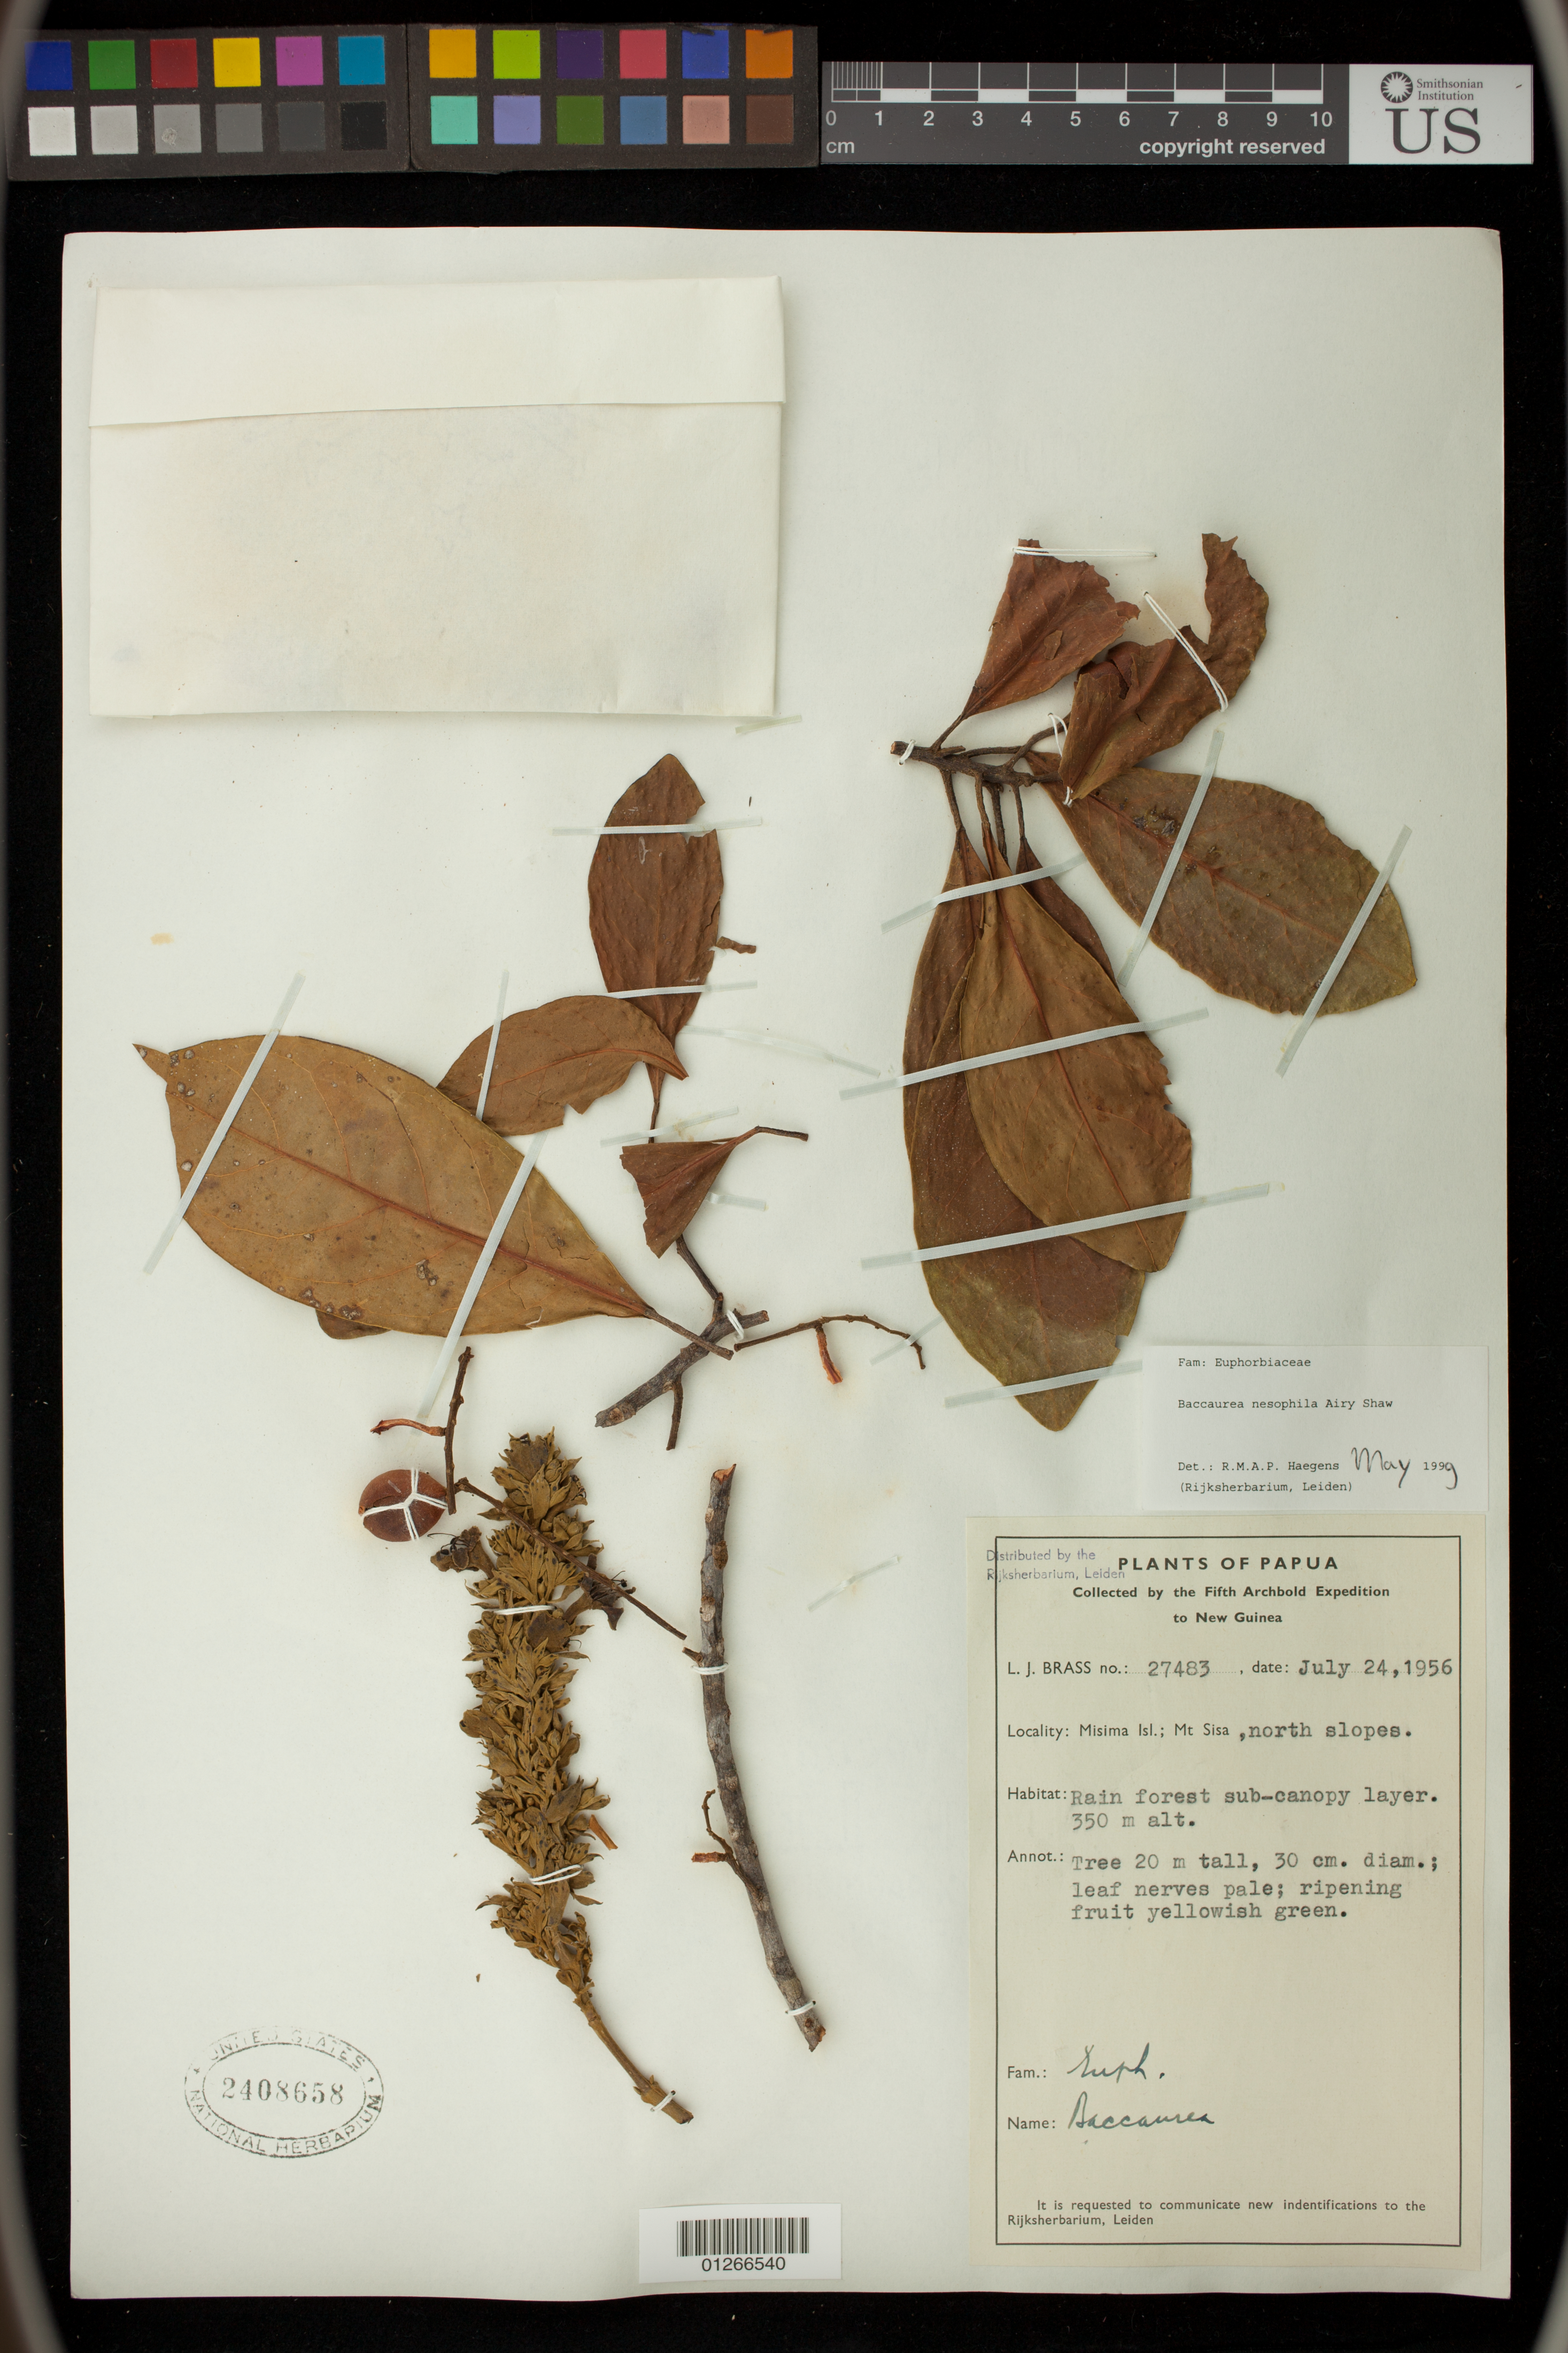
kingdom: Plantae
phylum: Tracheophyta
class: Magnoliopsida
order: Malpighiales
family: Phyllanthaceae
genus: Baccaurea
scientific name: Baccaurea nesophila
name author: Airy Shaw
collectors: L. J. Brass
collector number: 27483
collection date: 1956-07-24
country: Papua New Guinea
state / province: Milne Bay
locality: Misima Isl.; Mt. Sisa, north slopes.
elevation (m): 350